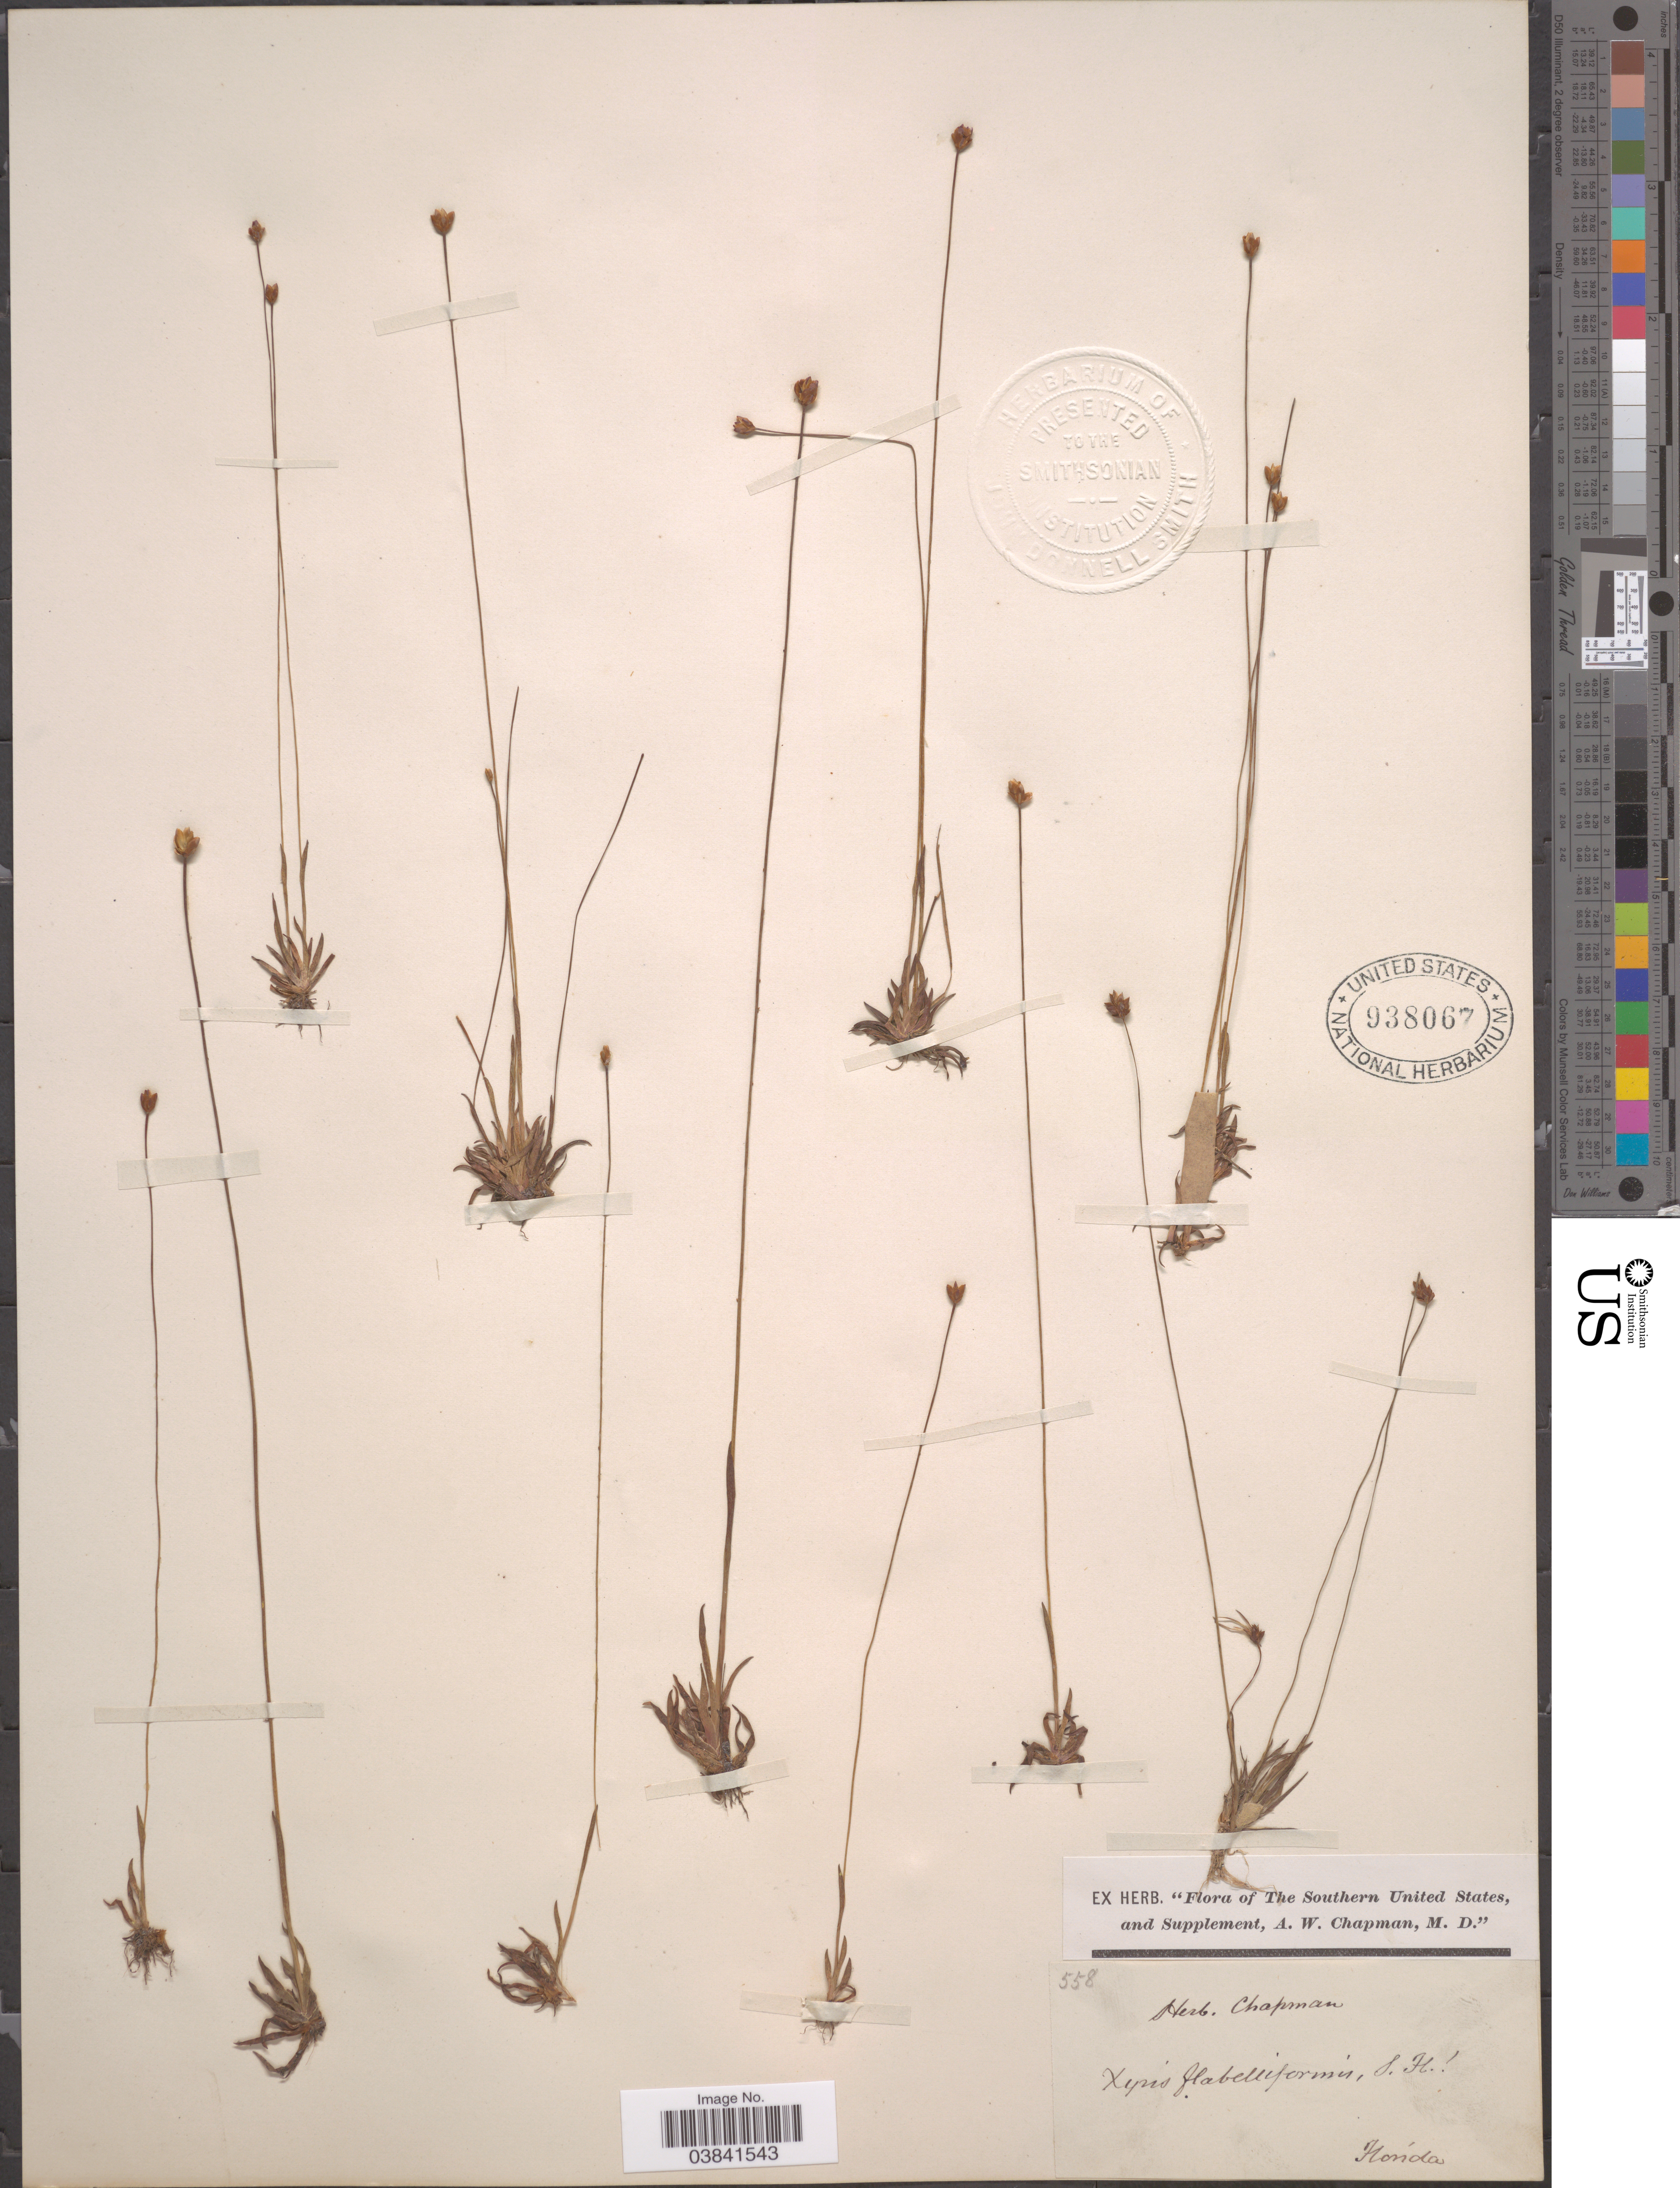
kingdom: Plantae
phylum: Tracheophyta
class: Liliopsida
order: Poales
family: Xyridaceae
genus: Xyris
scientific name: Xyris flabelliformis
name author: Chapm.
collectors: ex herb. A.W. Chapman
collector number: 558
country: United States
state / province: Florida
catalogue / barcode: US 938067